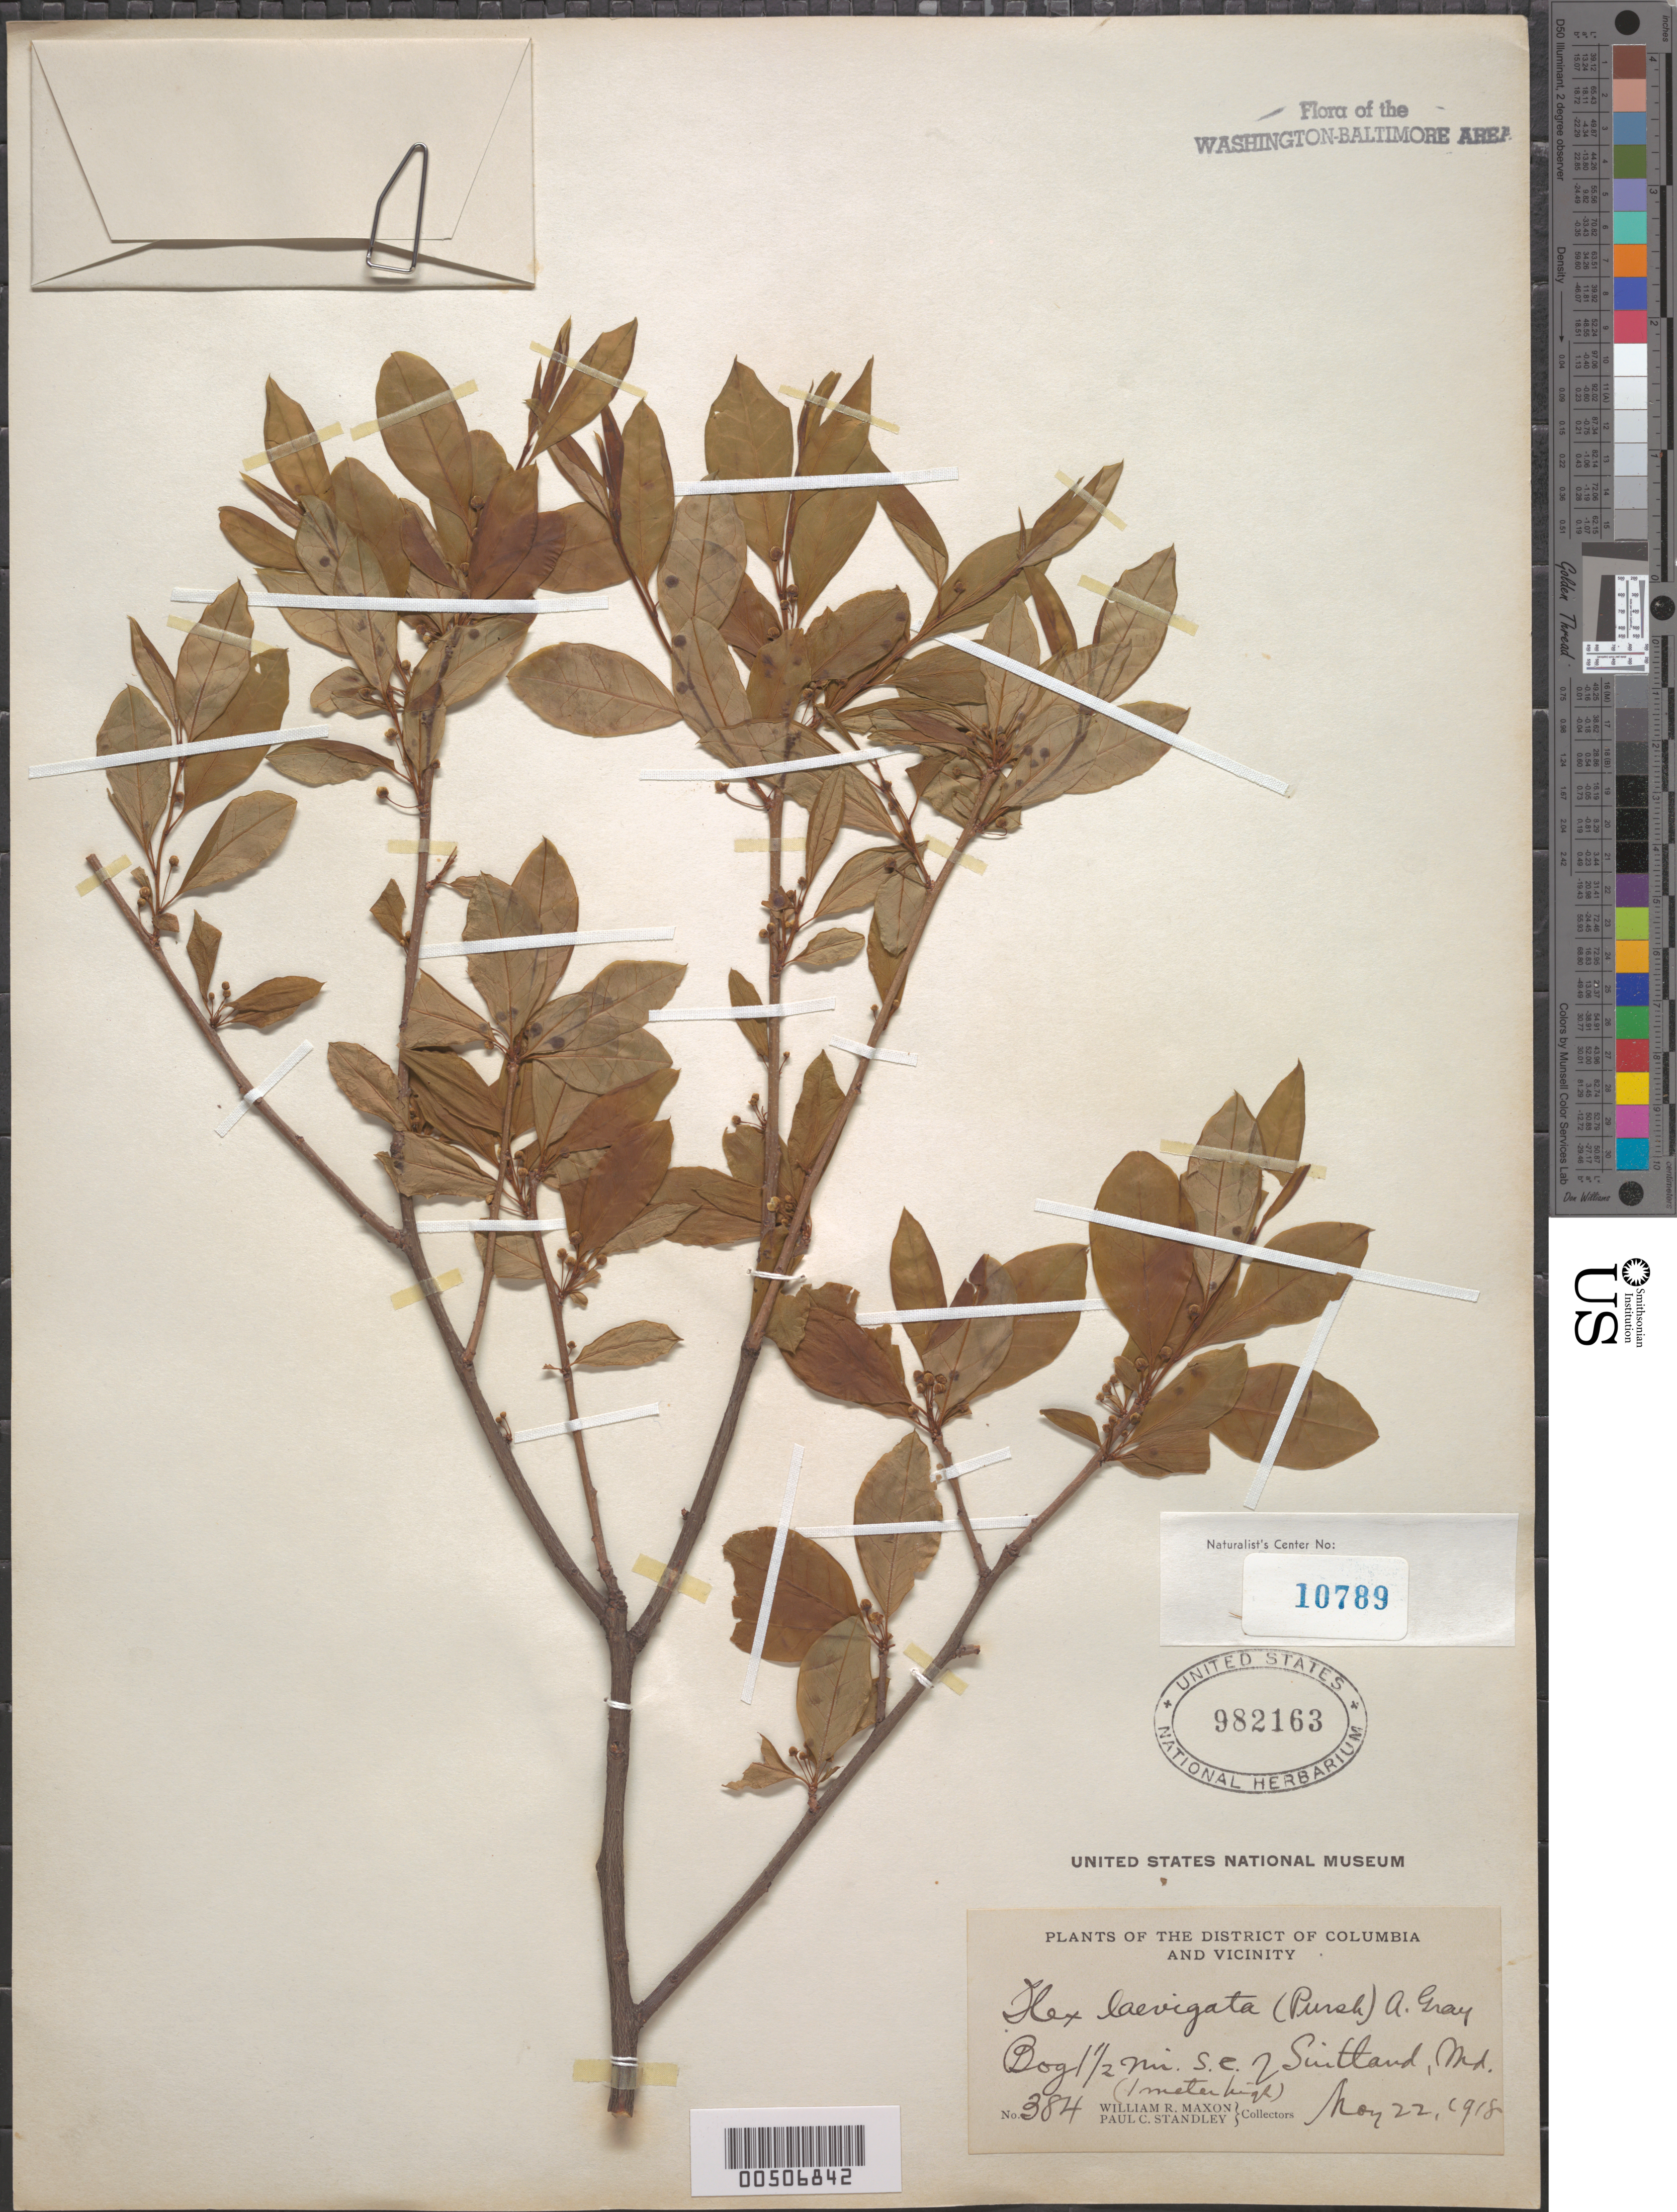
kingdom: Plantae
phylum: Tracheophyta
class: Magnoliopsida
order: Aquifoliales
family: Aquifoliaceae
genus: Ilex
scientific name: Ilex laevigata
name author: (Pursh) A. Gray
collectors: W. R. Maxon & P. C. Standley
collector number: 384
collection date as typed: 22 May 1918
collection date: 1918-05-22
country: United States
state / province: Maryland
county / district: Prince George's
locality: Bog 1.5 mi. SE of Suitland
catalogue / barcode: US 982163